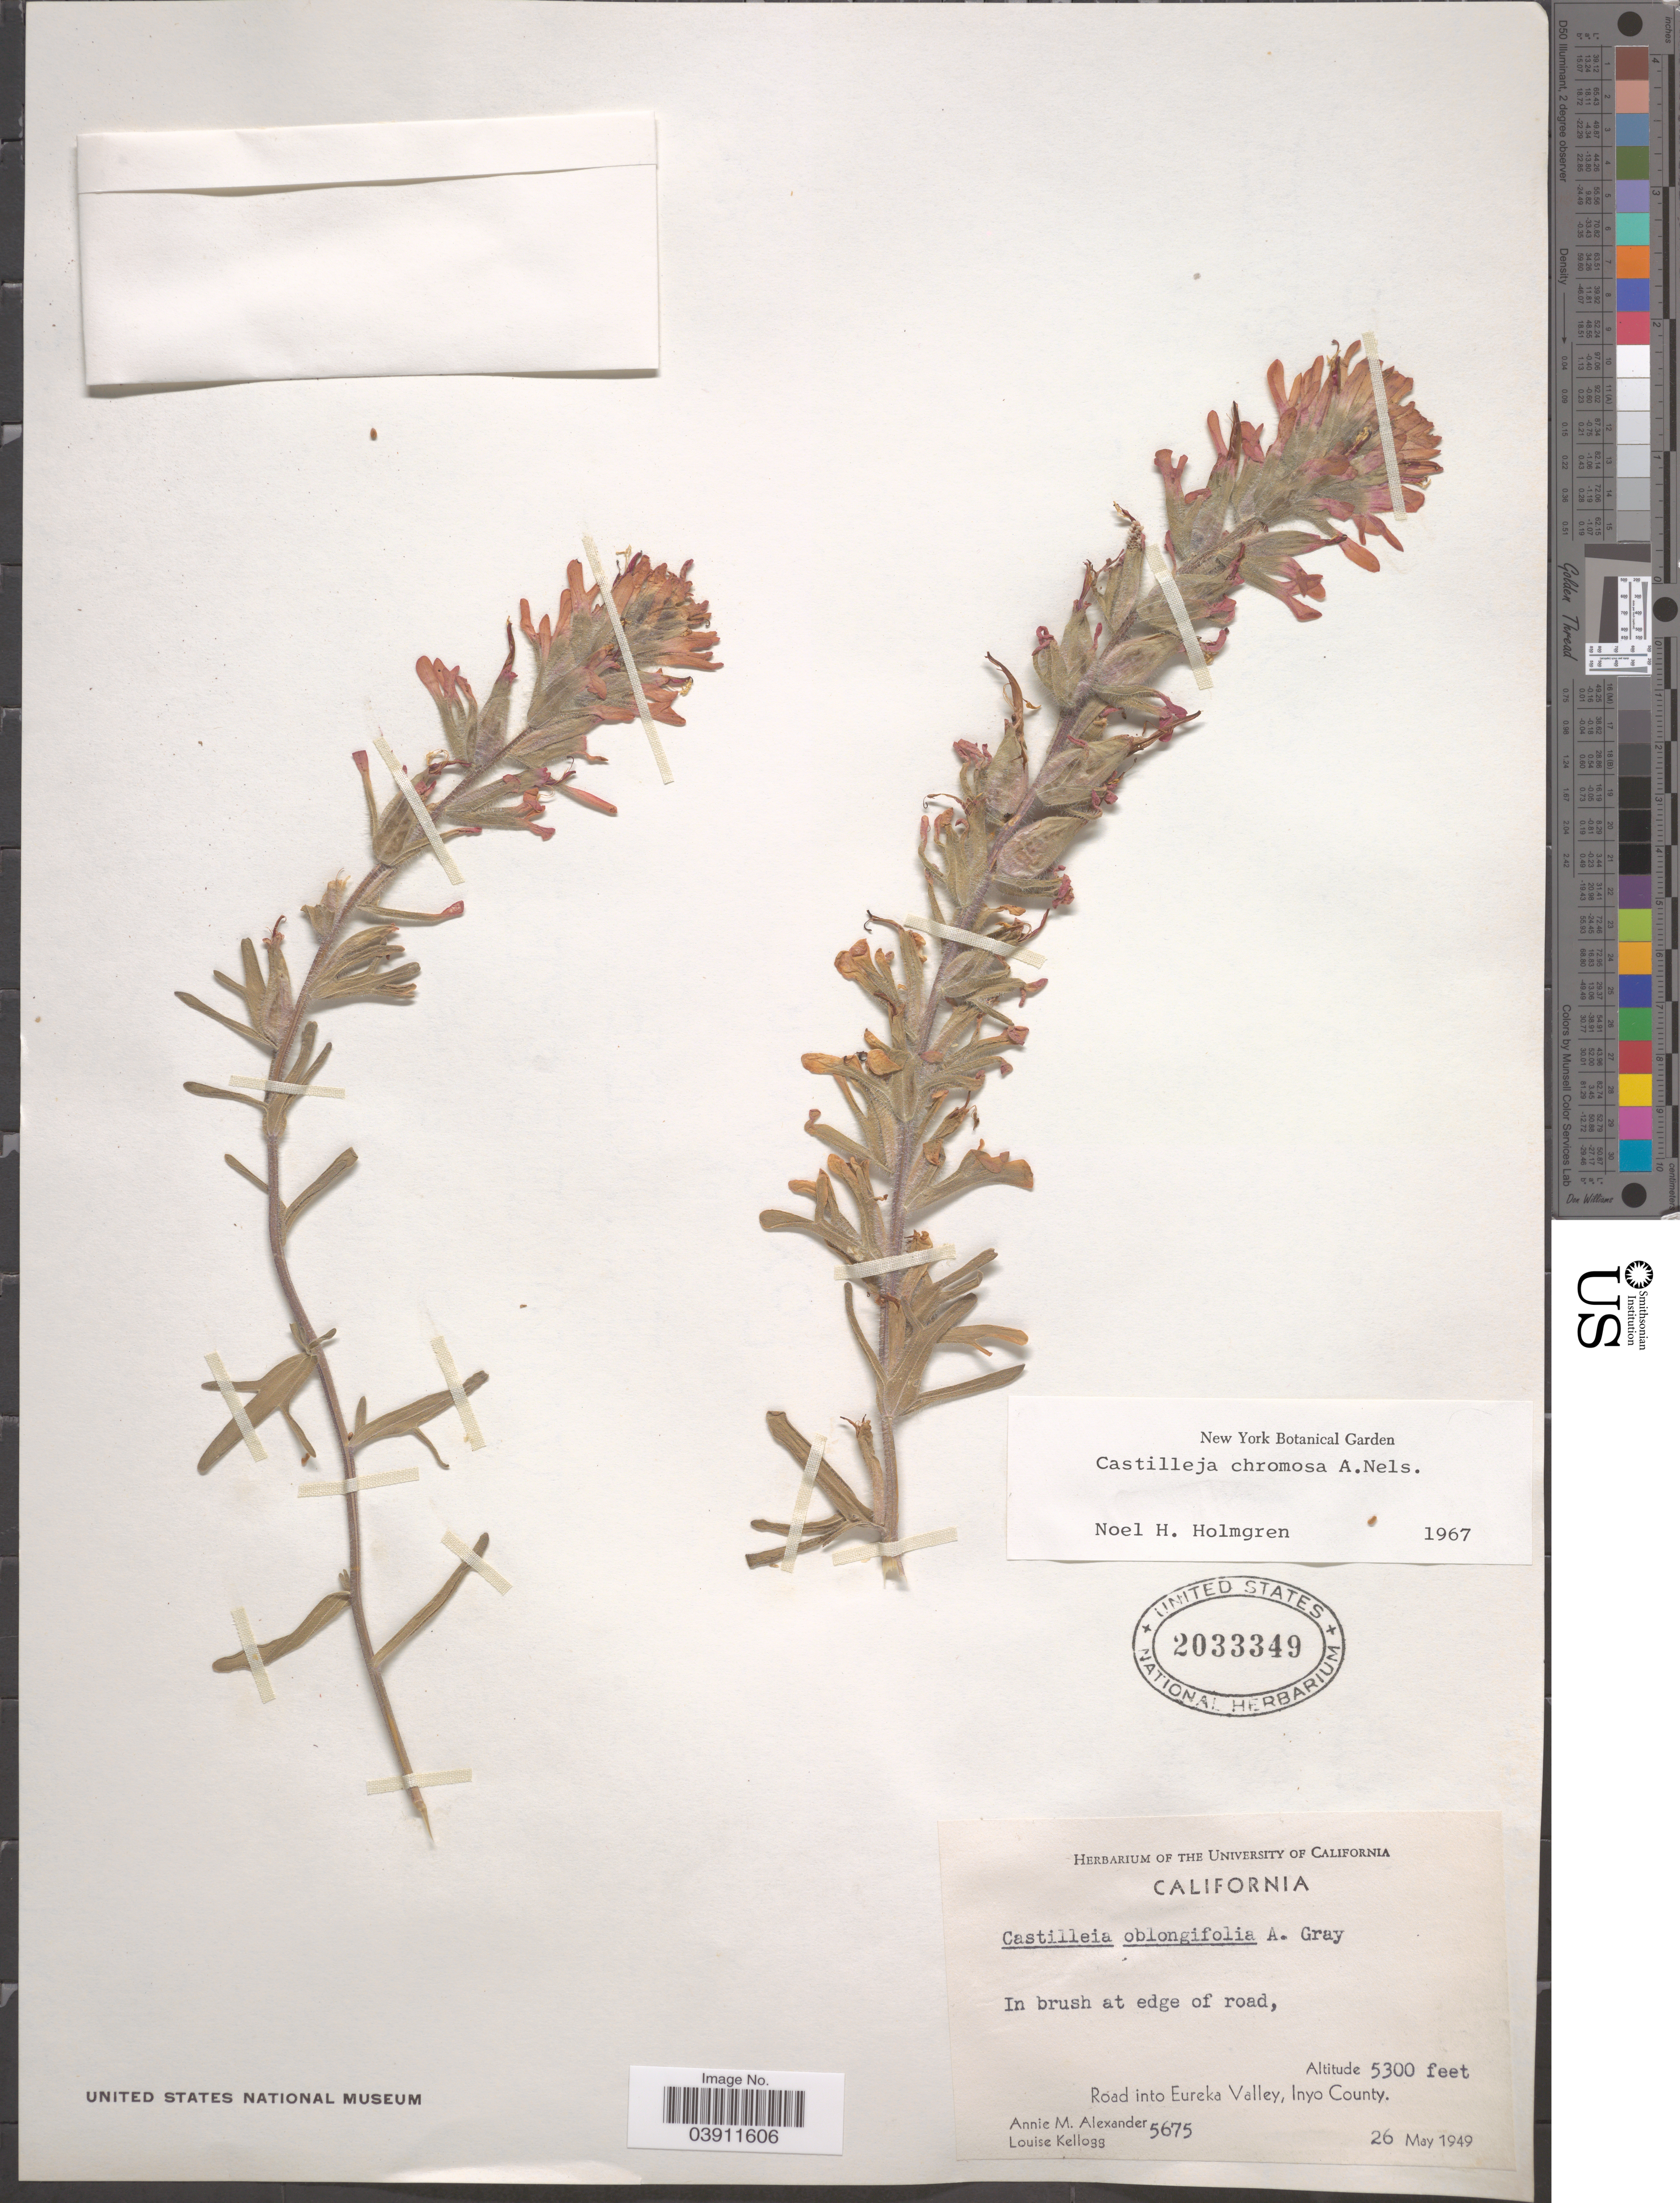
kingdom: Plantae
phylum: Tracheophyta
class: Magnoliopsida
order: Lamiales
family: Orobanchaceae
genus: Castilleja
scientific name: Castilleja chromosa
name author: A. Nelson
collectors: A. M. Alexander & L. Kellogg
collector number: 5675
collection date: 1949-05-26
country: United States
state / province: California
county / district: Inyo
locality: Road into Eureka Valley, Inyo County.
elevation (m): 1615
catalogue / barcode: US 2033349